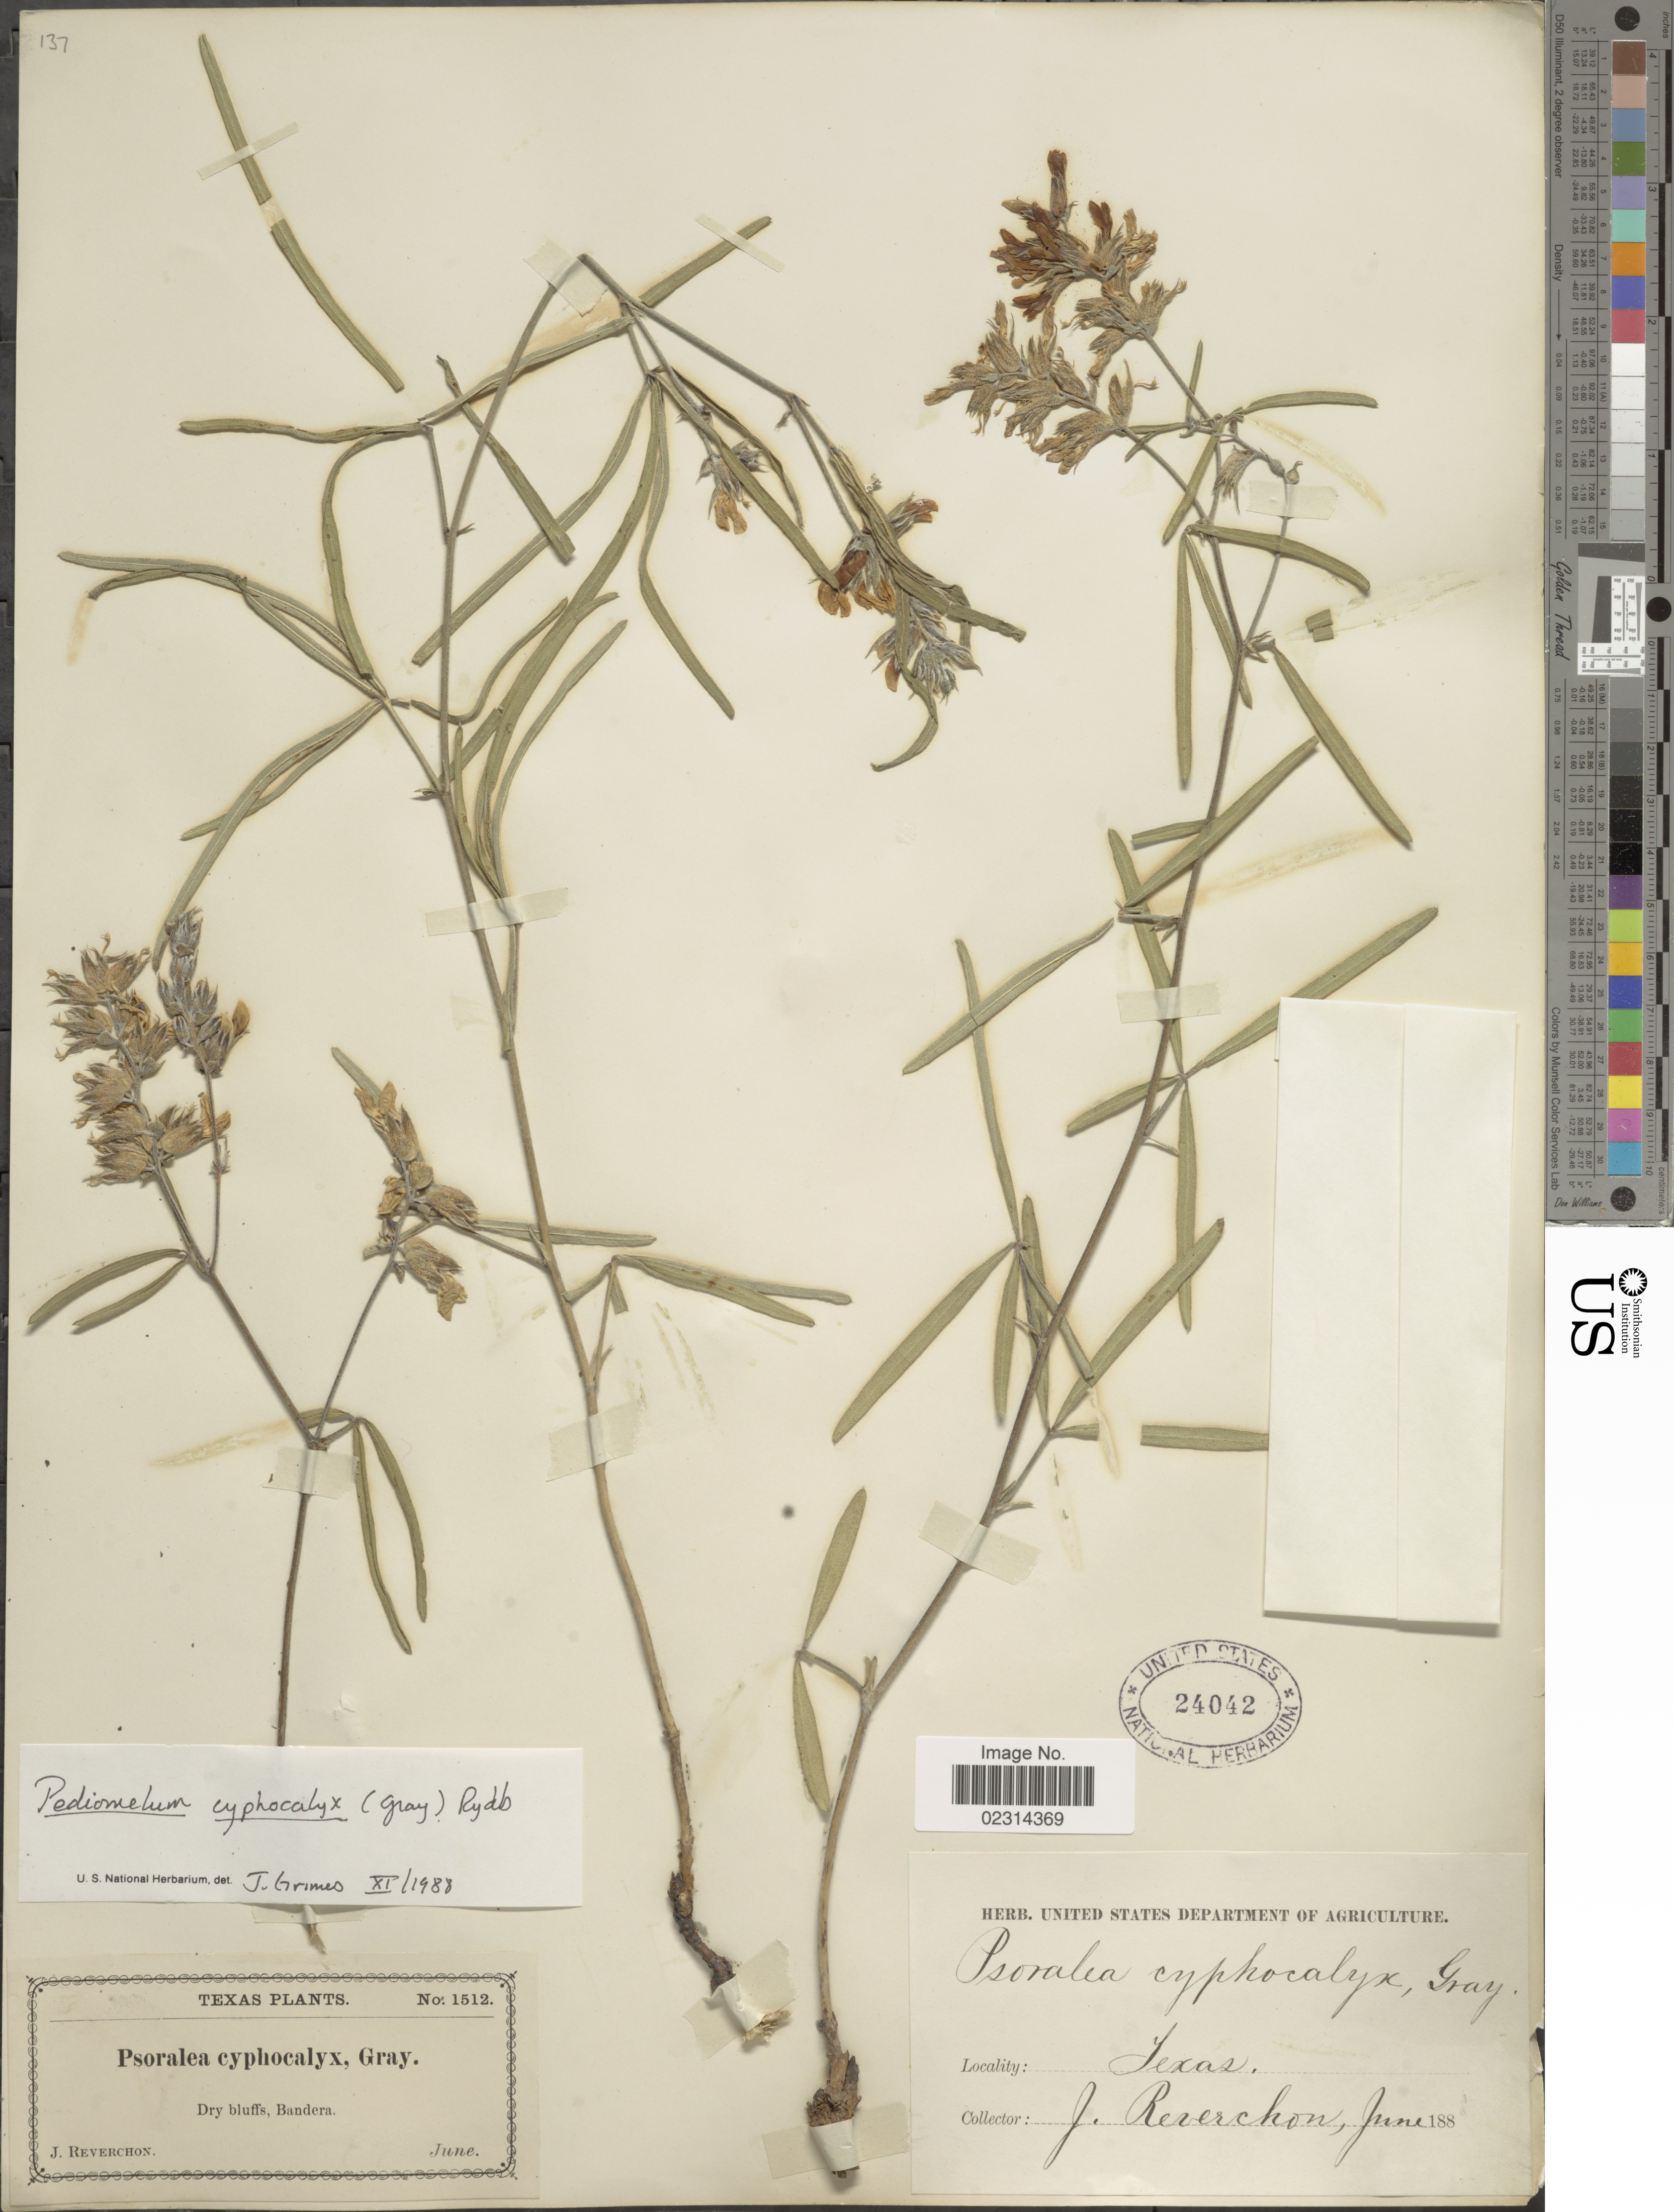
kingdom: Plantae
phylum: Tracheophyta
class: Magnoliopsida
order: Fabales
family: Fabaceae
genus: Pediomelum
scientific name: Pediomelum cyphocalyx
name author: (A. Gray) Rydb.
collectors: J. Reverchon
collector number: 1512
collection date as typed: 188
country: United States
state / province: Texas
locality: Bandera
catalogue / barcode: US 24042